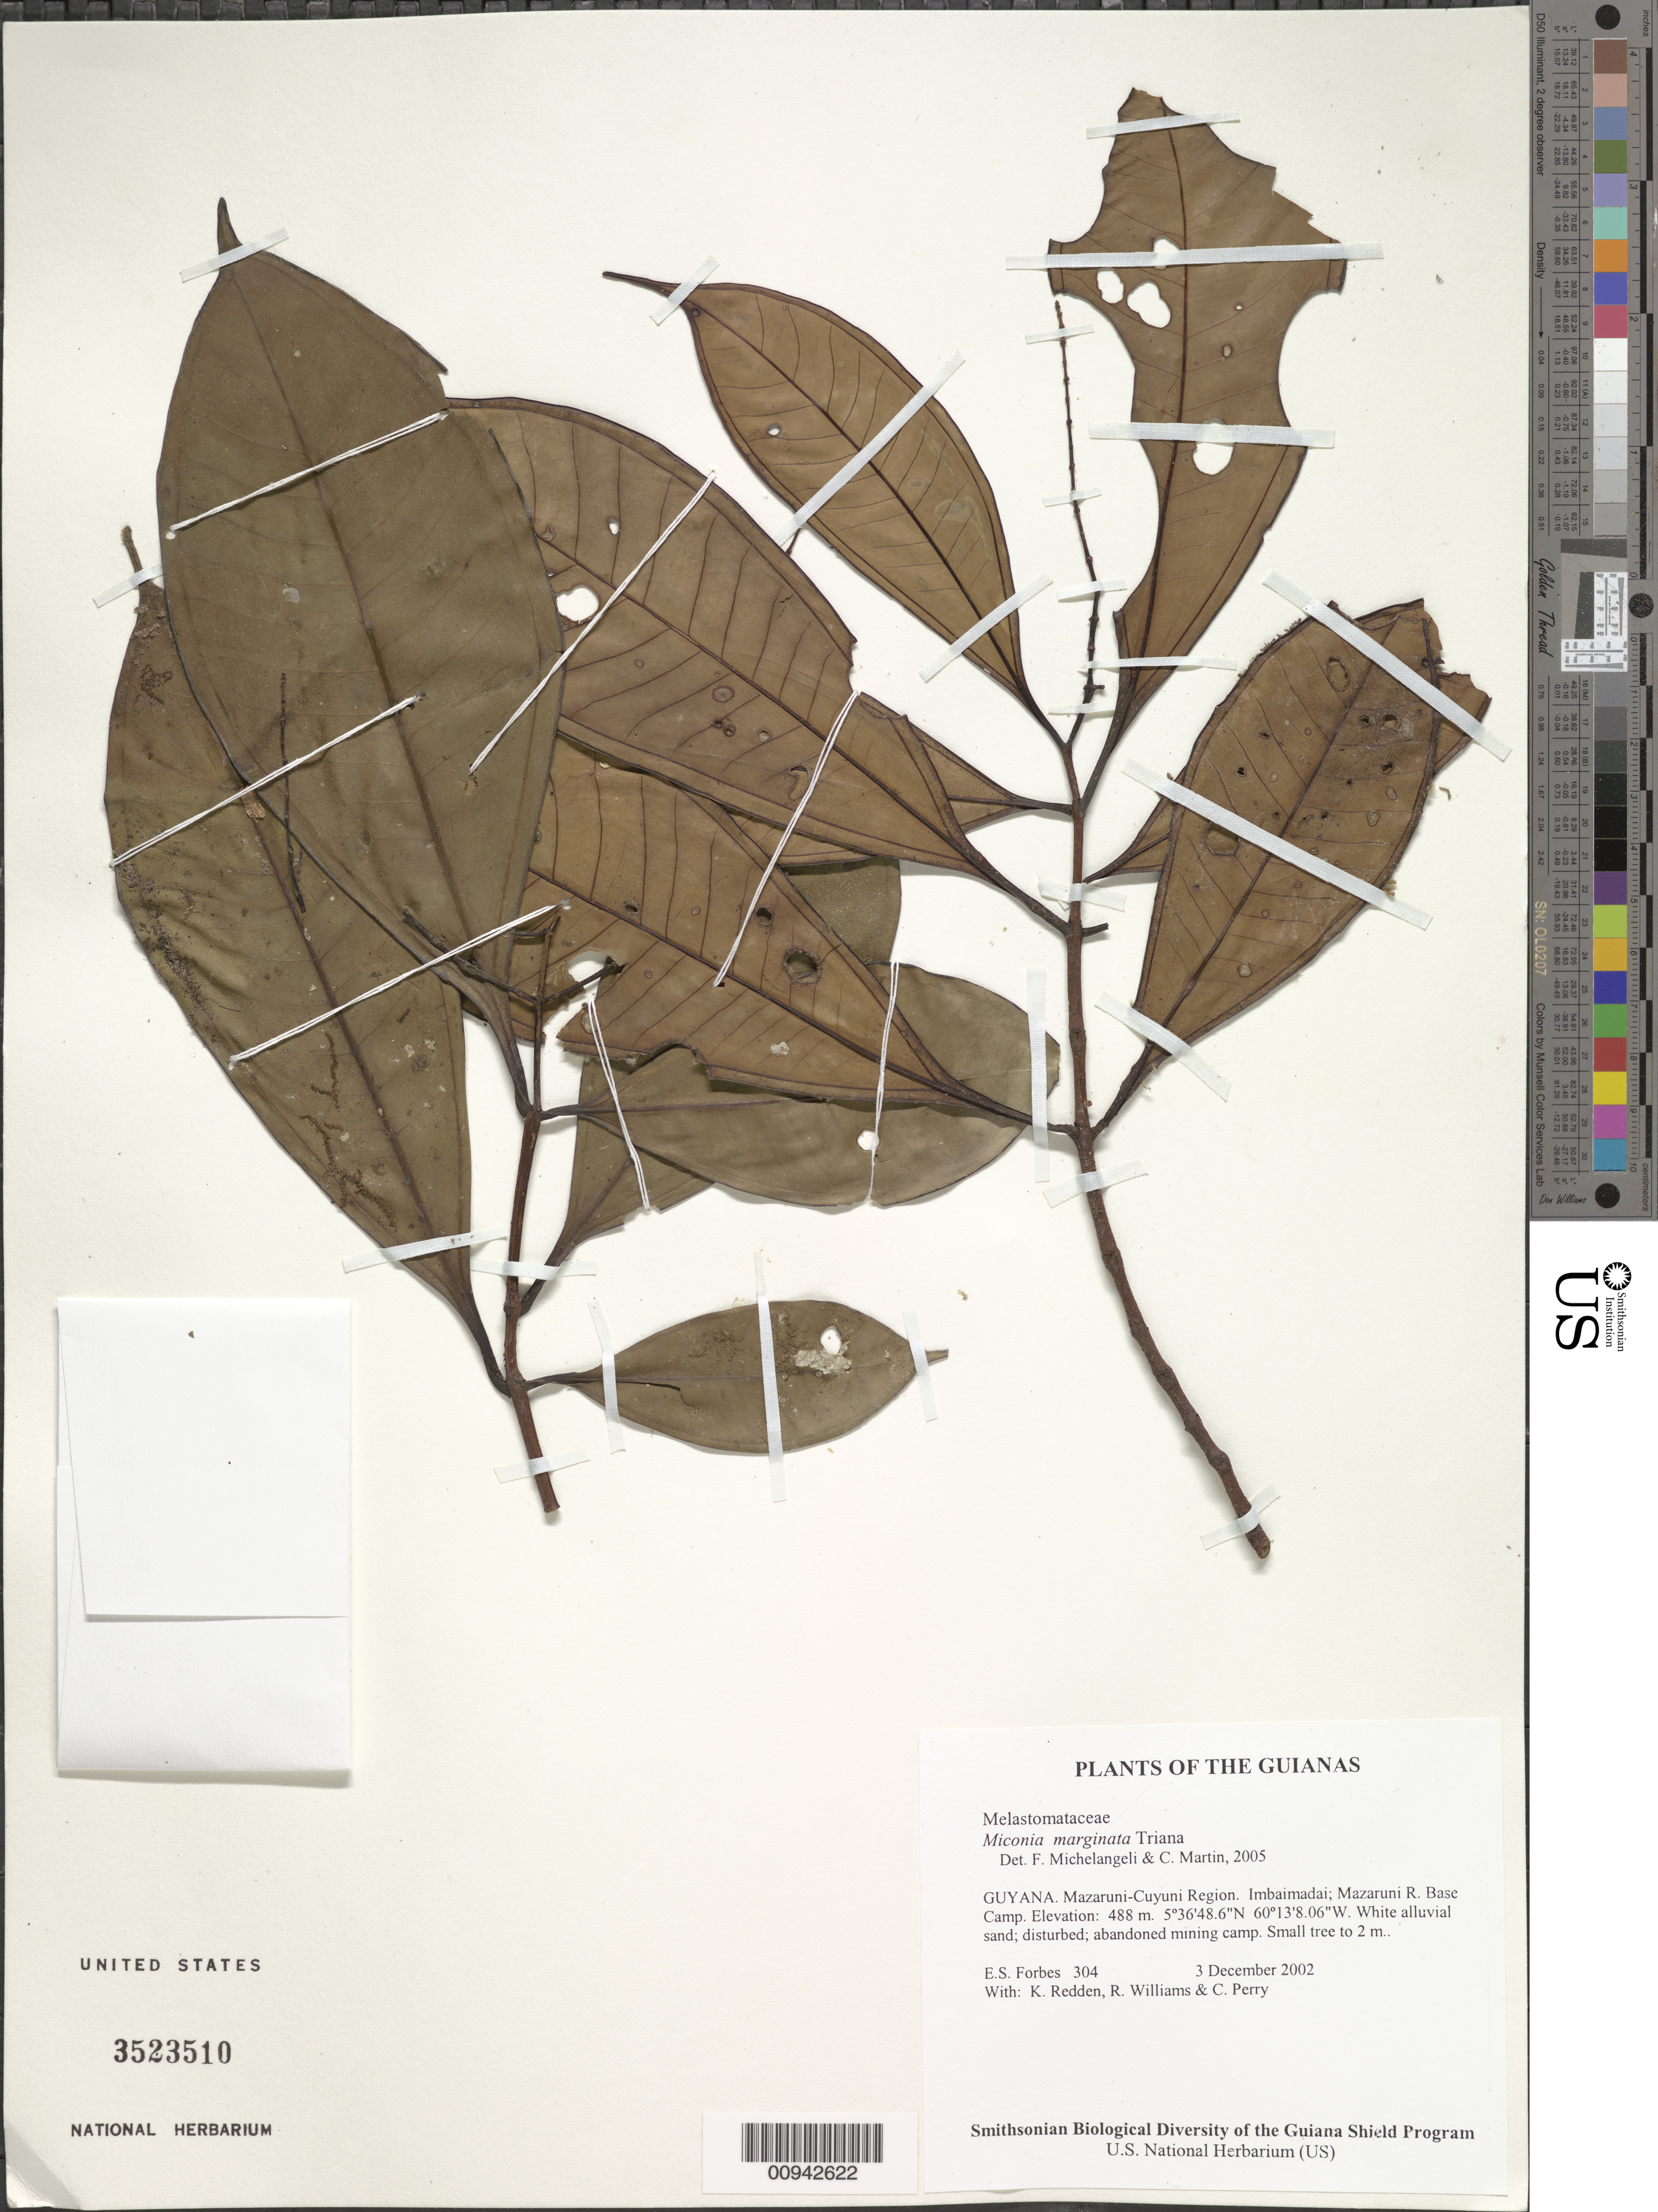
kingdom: Plantae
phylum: Tracheophyta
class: Magnoliopsida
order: Myrtales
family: Melastomataceae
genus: Miconia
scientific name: Miconia marginata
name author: Triana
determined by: Michelangeli, F. A.; Martin, C.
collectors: E. Forbes, K. M. Redden, R. Williams & C. Perry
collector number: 304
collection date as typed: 3 December 2002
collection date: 2002-12-03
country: Guyana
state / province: Cuyuni-Mazaruni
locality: Imbaimadai; Mazaruni R. Base Camp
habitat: White alluvial sand; disturbed; abandoned mining camp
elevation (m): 488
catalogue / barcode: US 3523510